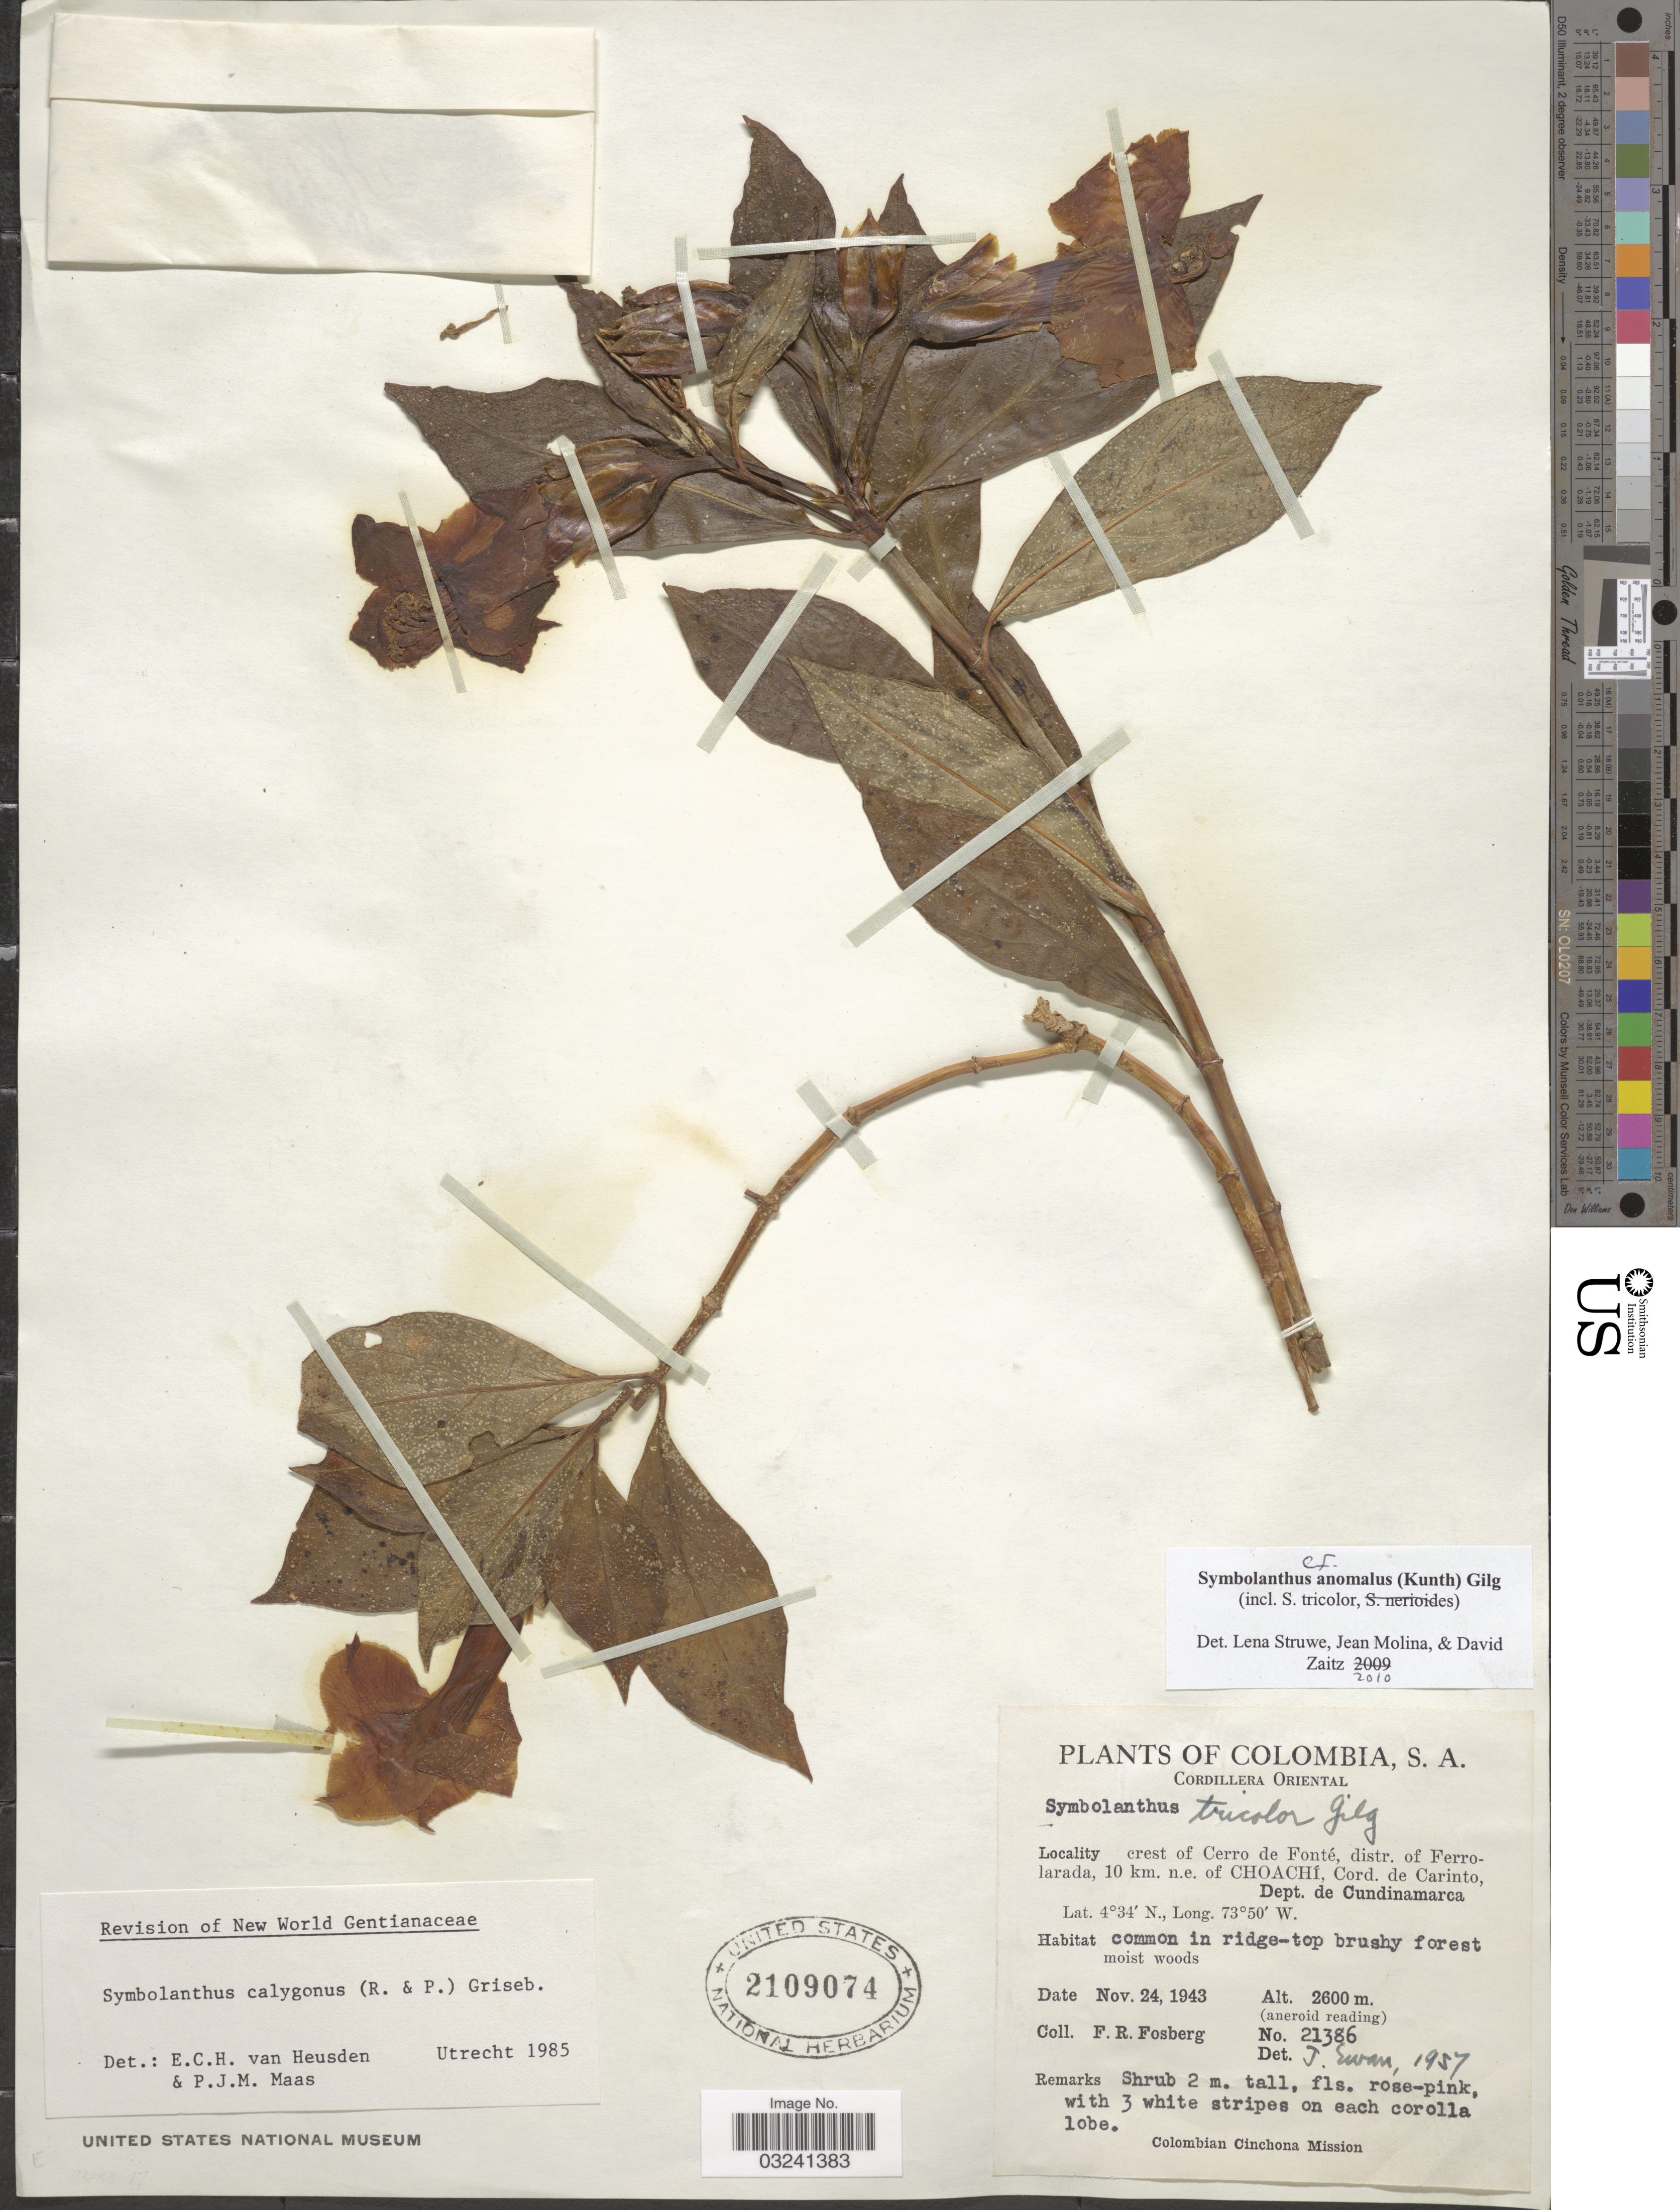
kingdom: Plantae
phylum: Tracheophyta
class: Magnoliopsida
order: Gentianales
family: Gentianaceae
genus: Symbolanthus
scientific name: Symbolanthus anomalus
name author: (Kunth) Gilg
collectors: F. R. Fosberg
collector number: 21386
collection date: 1943-11-24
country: Colombia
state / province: Cundinamarca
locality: Cordillera Oriental. Crest of Cerro de Fonté, distr. of Ferrolarada, 10 km. n.e. of Choachí, Cord. de Carinto, Dept. de Cundinamarca.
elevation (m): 2600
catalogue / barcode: US 2109074